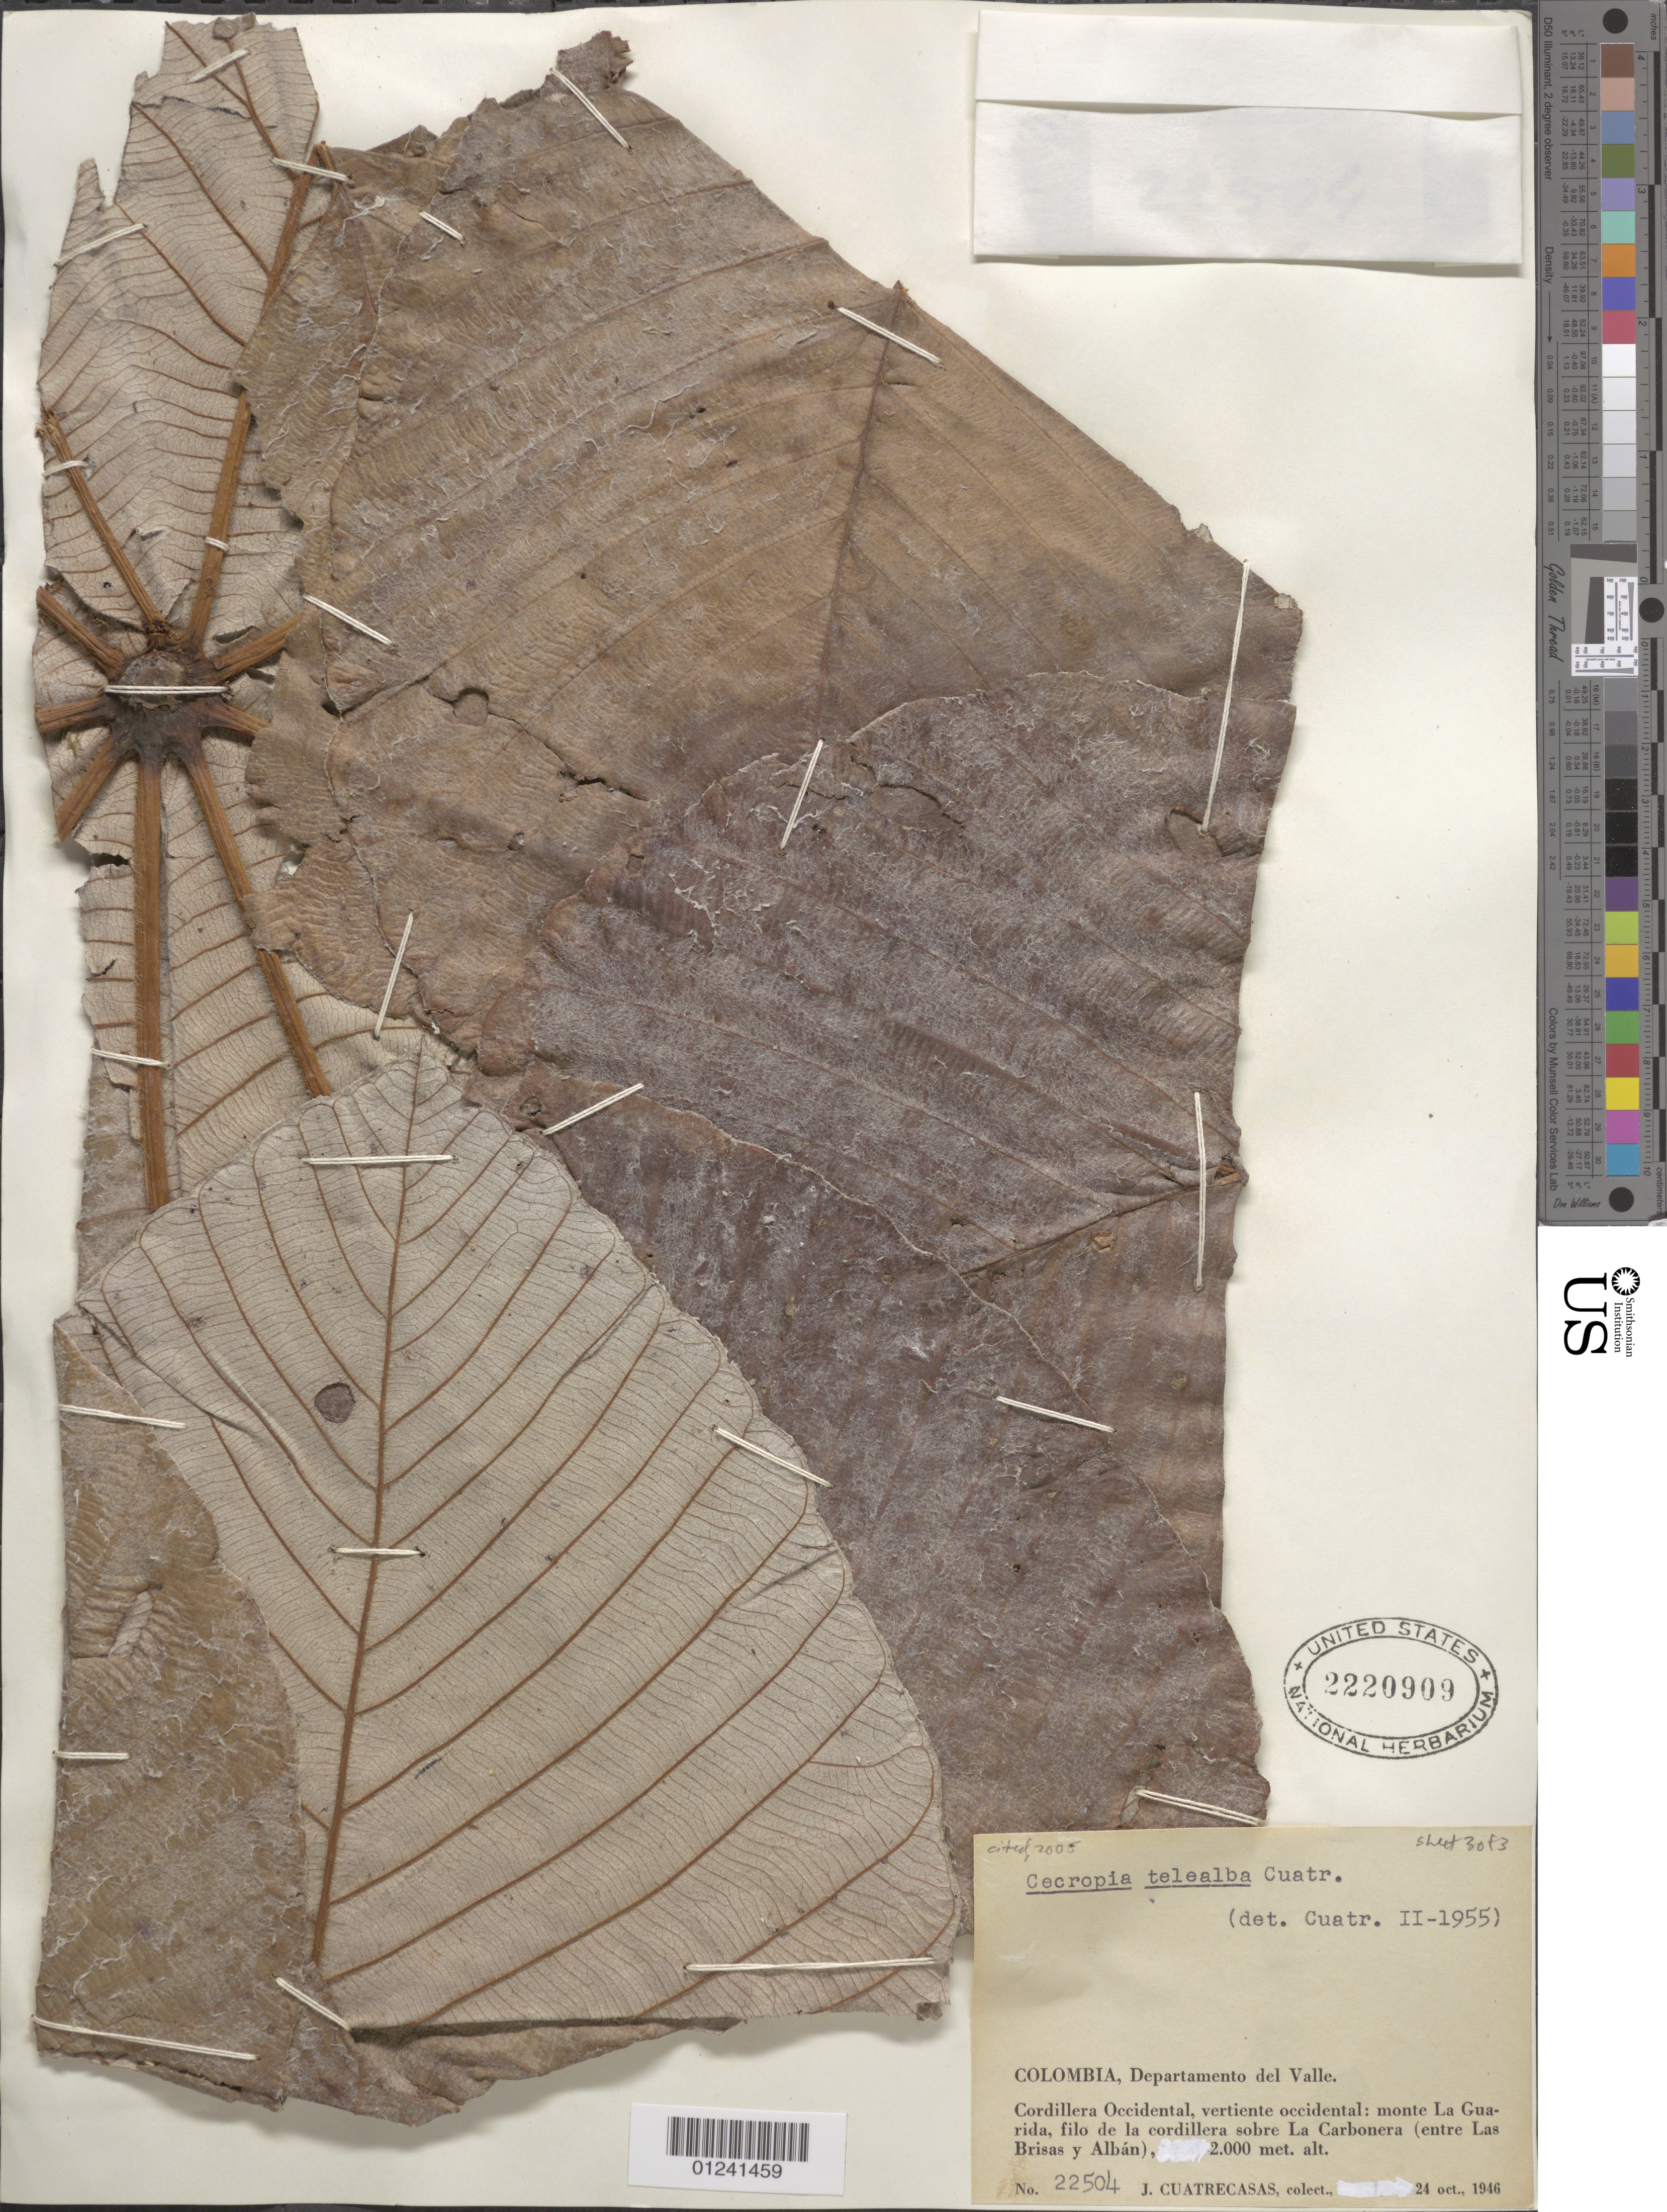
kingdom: Plantae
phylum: Tracheophyta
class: Magnoliopsida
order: Rosales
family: Urticaceae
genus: Cecropia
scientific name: Cecropia telealba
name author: Cuatrec.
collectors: J. Cuatrecasas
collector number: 22504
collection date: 1946-10-24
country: Colombia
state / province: Valle del Cauca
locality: Cordillera Occidental, vertiente occidental: monte La Guarida, filo de la cordillera sobra La Carbonera (entre Las Brisas y Albán)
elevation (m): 2000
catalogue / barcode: US 2220909